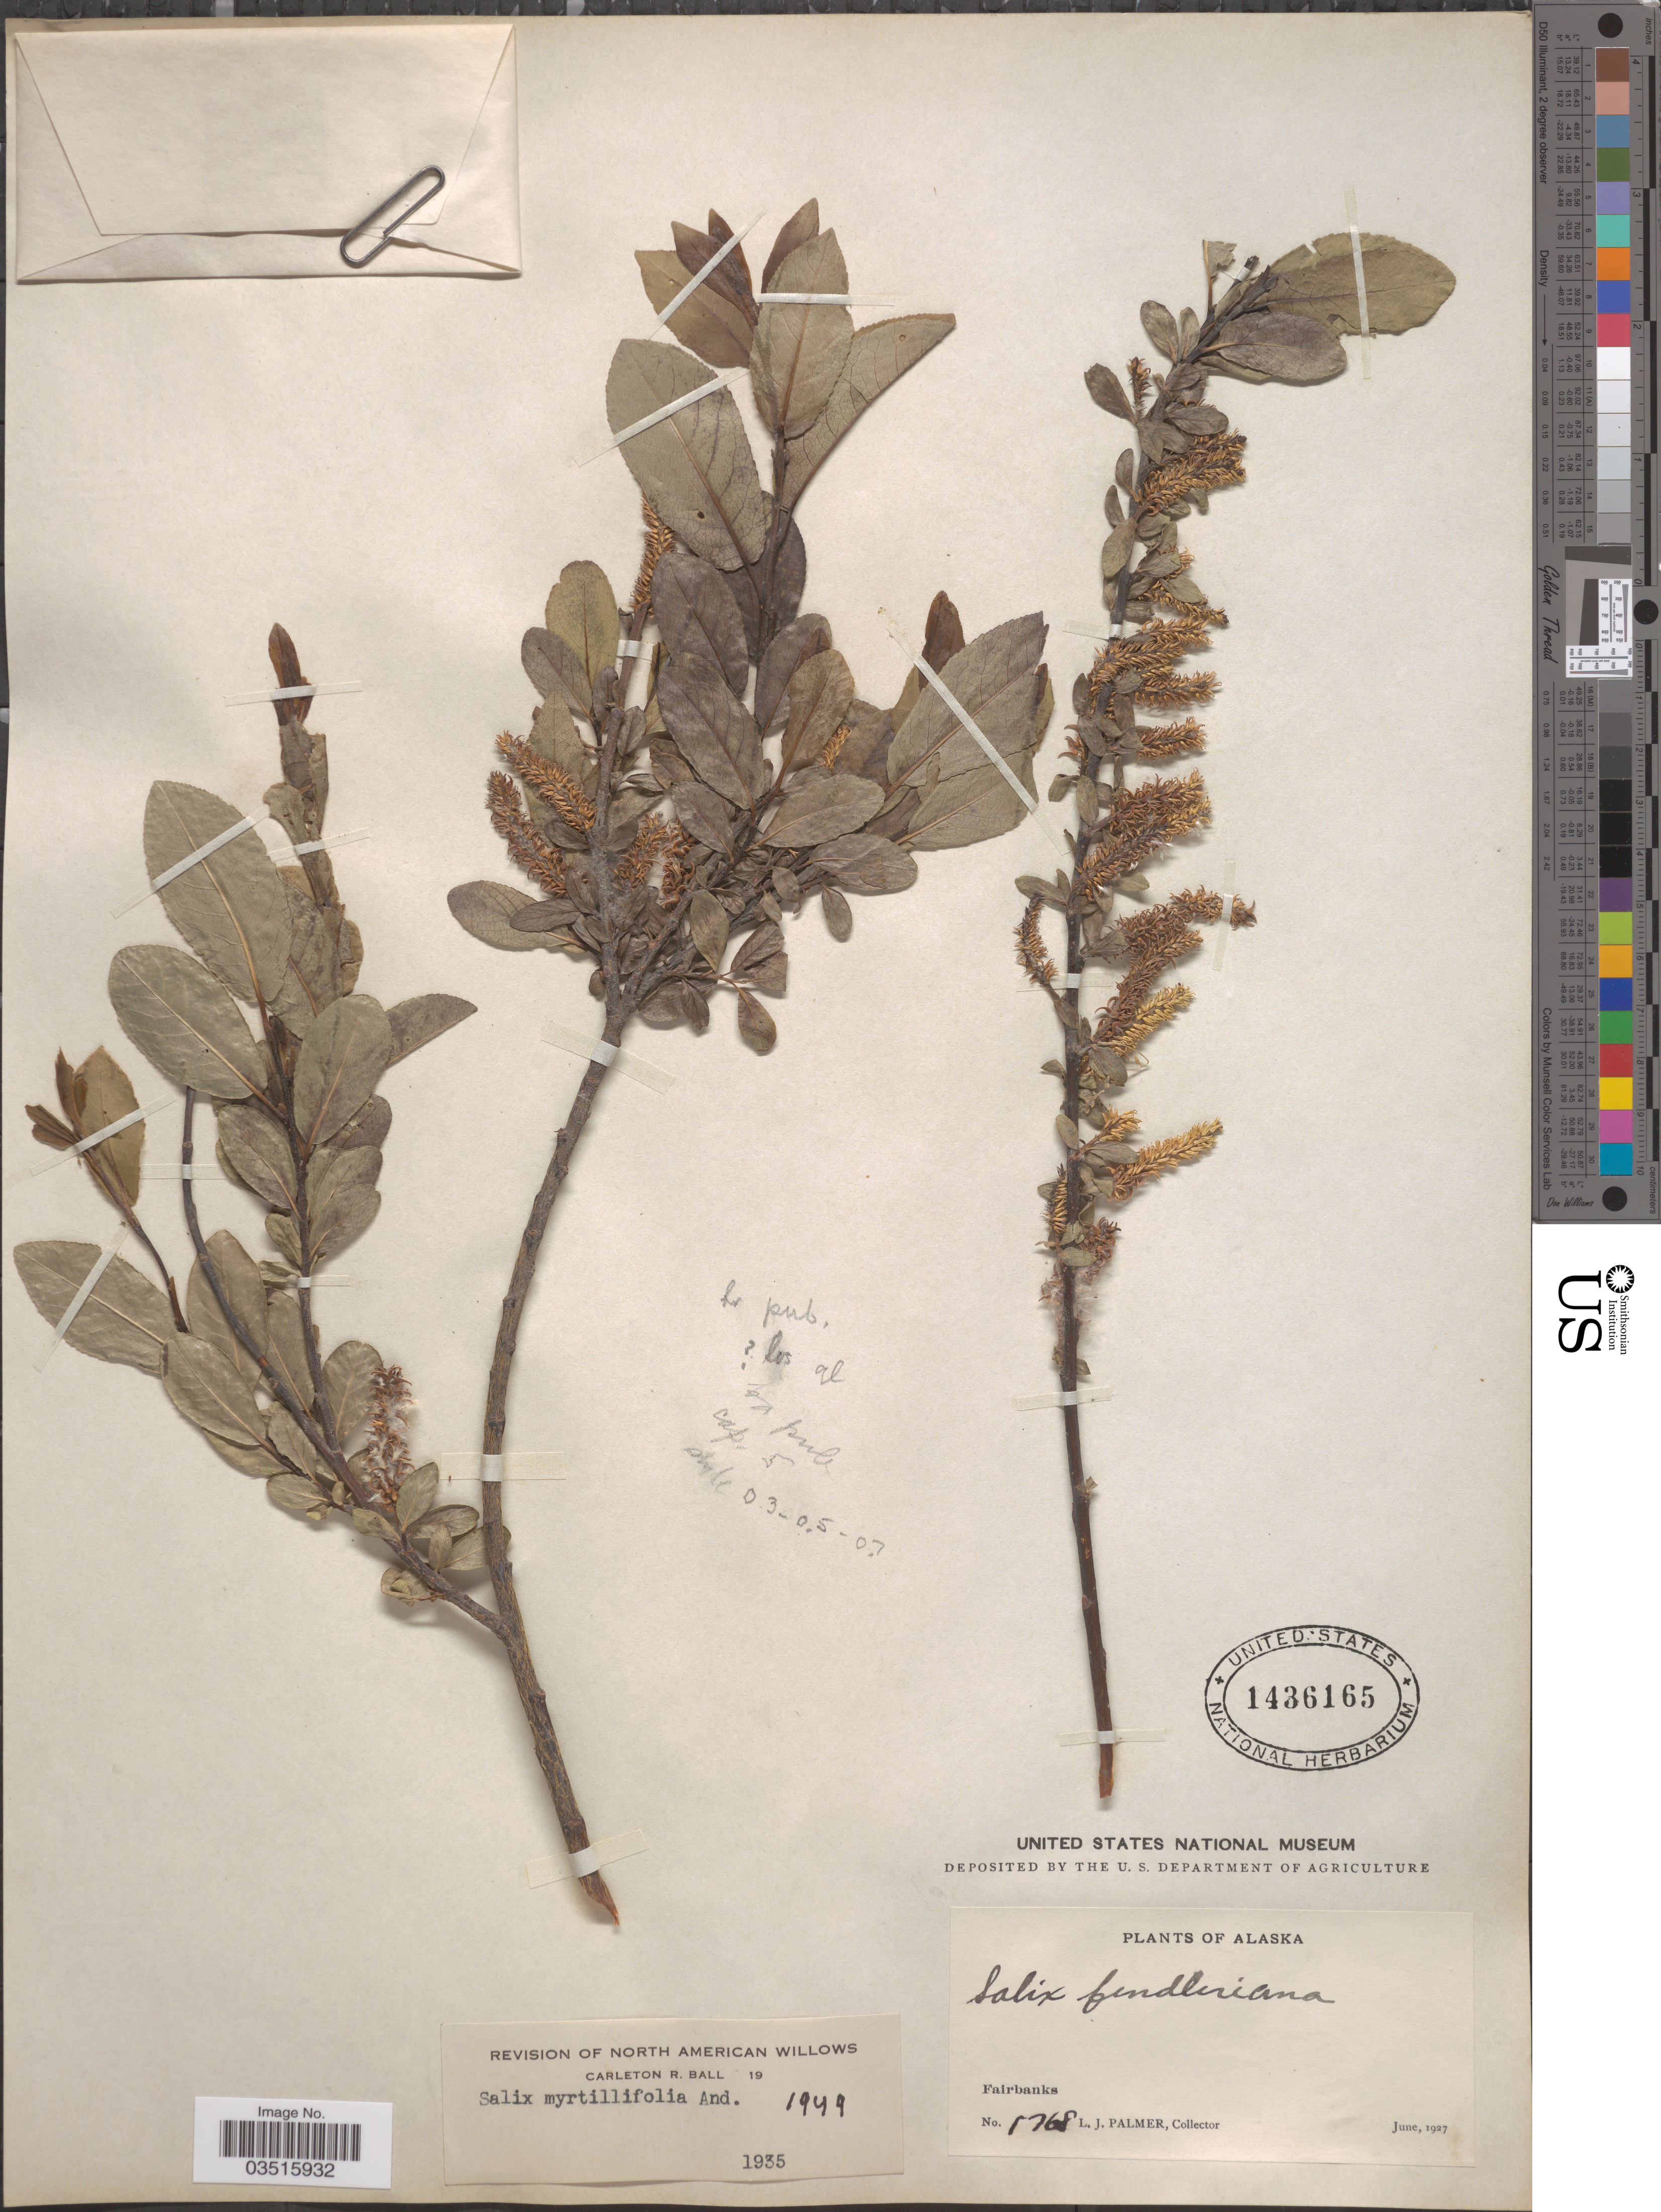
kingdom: Plantae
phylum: Tracheophyta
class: Magnoliopsida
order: Malpighiales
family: Salicaceae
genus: Salix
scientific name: Salix myrtillifolia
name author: Andersson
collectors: L. J. Palmer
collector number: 1768*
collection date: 1927-06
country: United States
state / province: Alaska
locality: Fairbanks.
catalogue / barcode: US 1436165